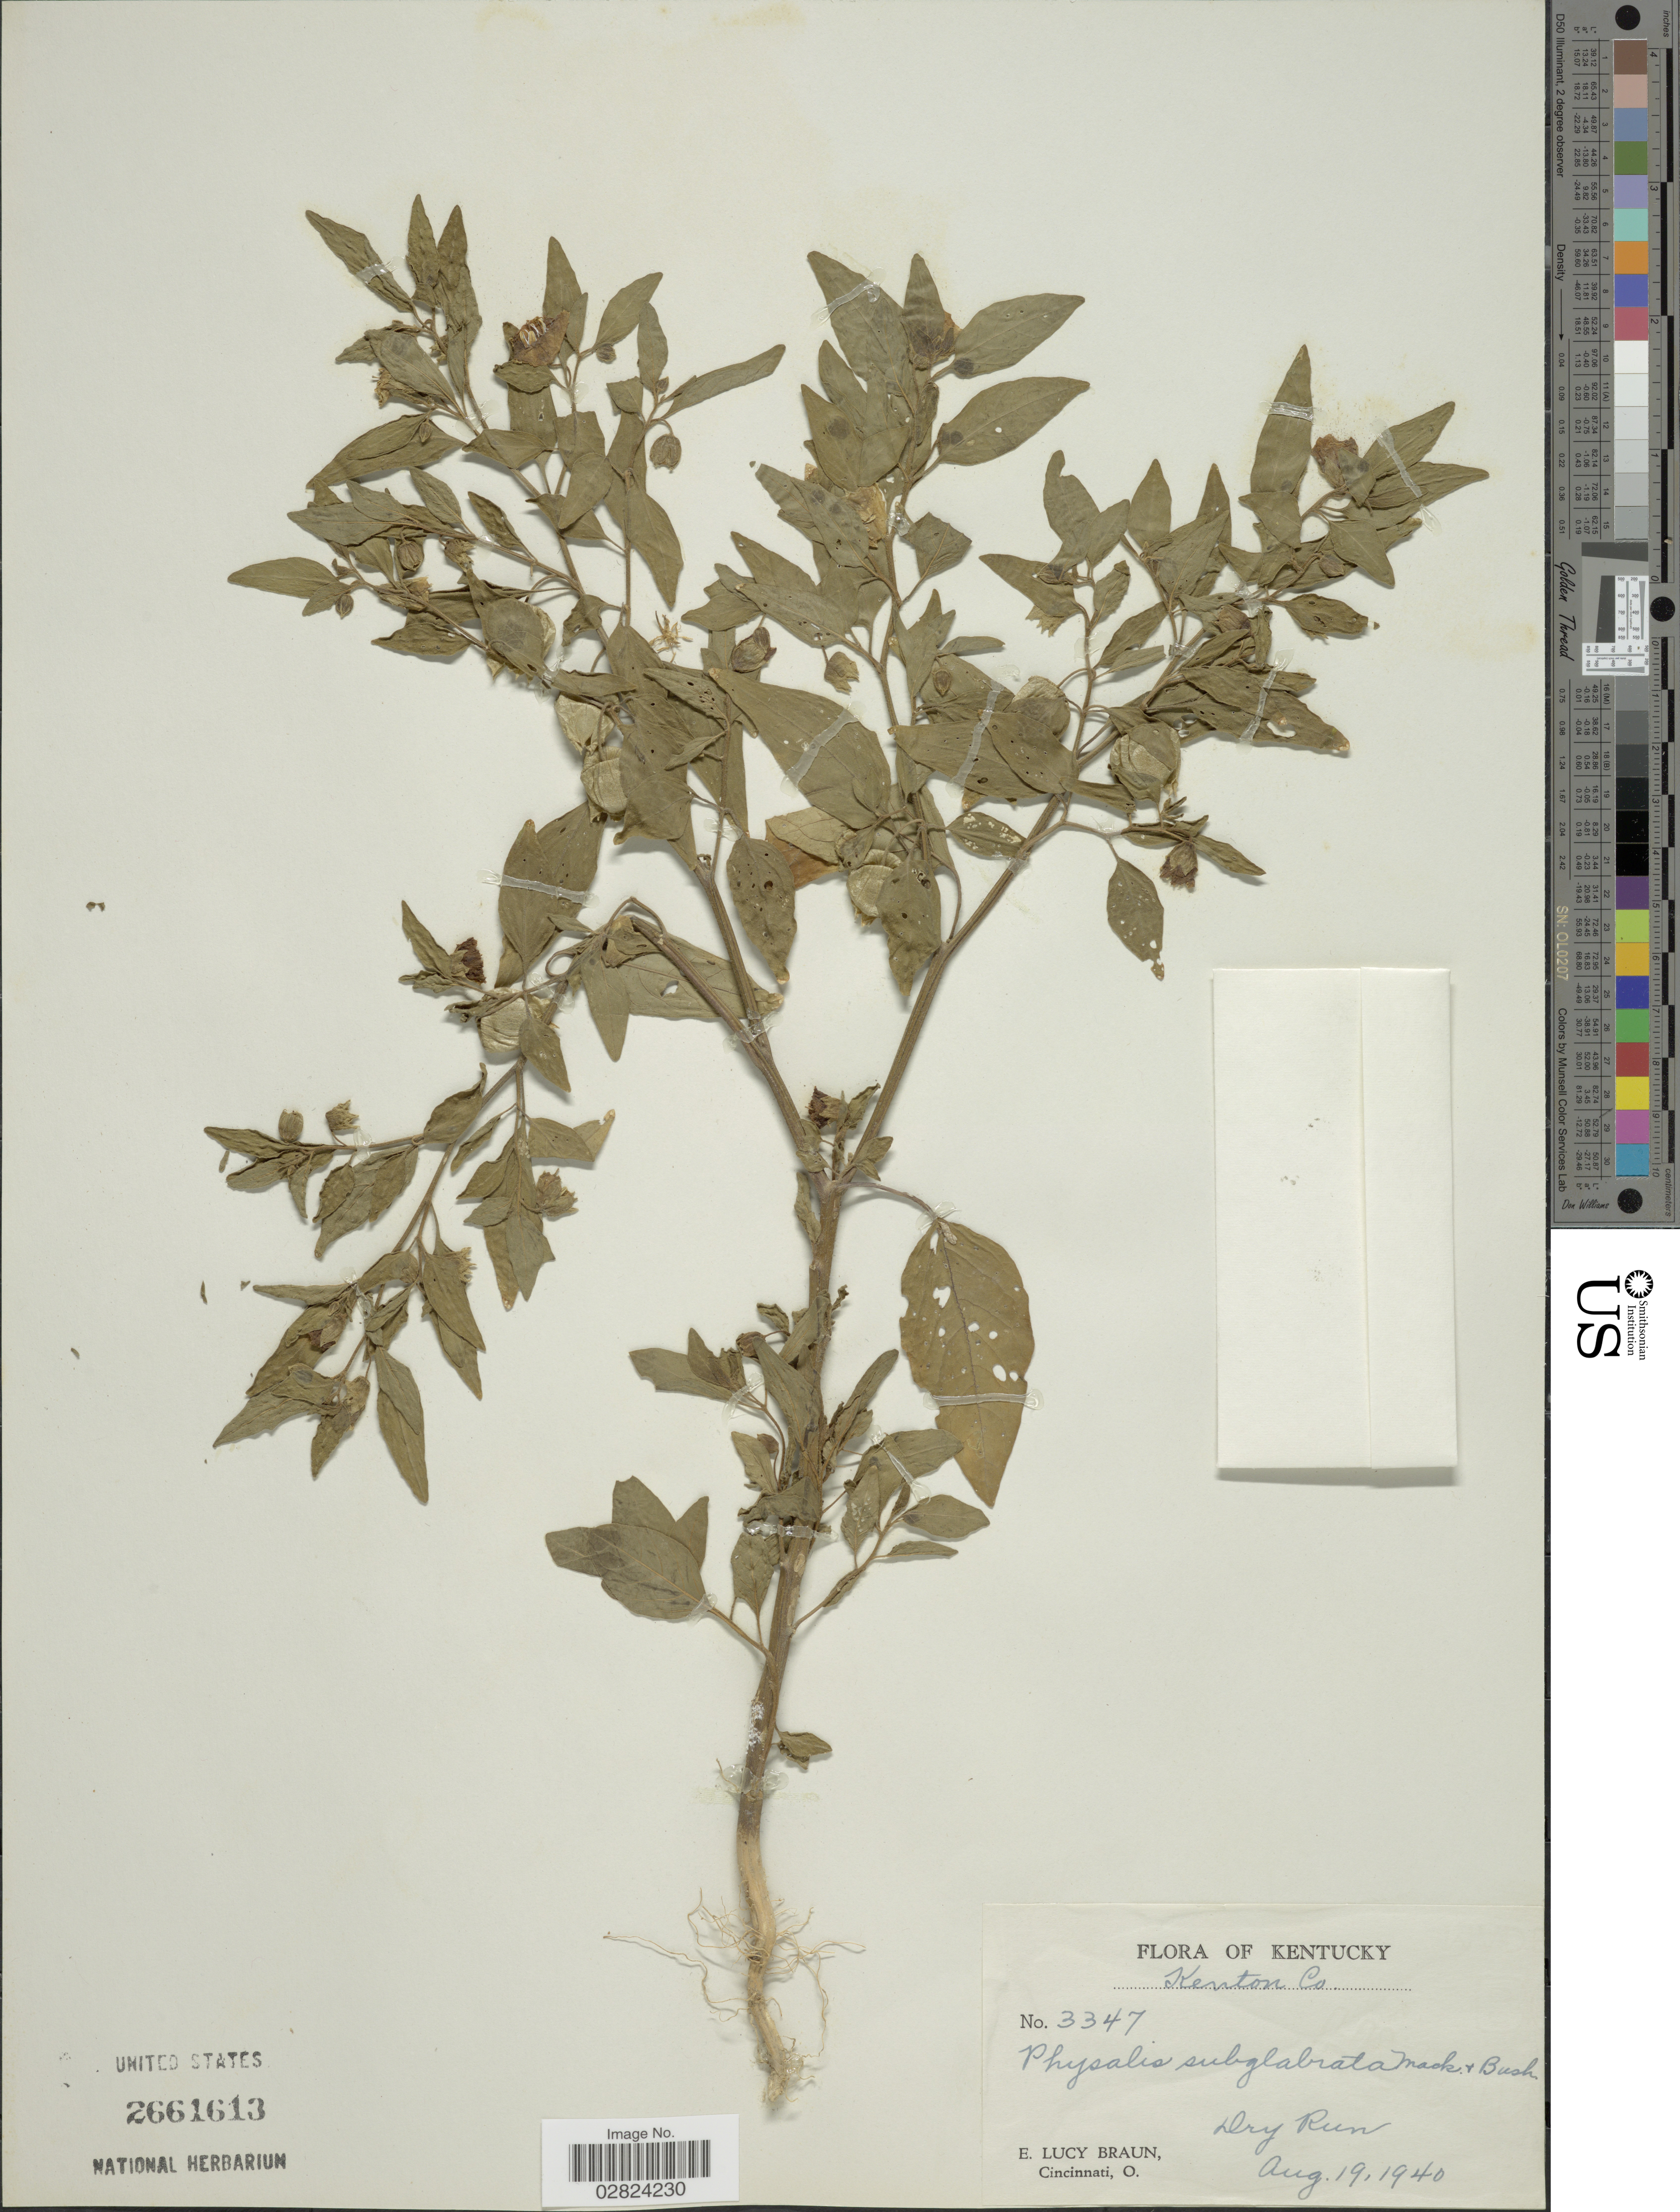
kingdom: Plantae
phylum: Tracheophyta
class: Magnoliopsida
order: Solanales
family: Solanaceae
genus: Physalis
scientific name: Physalis subglabrata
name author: Mack. & Bush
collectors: E. L. Braun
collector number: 3347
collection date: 1940-08-19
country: United States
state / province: Kentucky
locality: Kenton Co. Dry Run.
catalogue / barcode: US 2661613